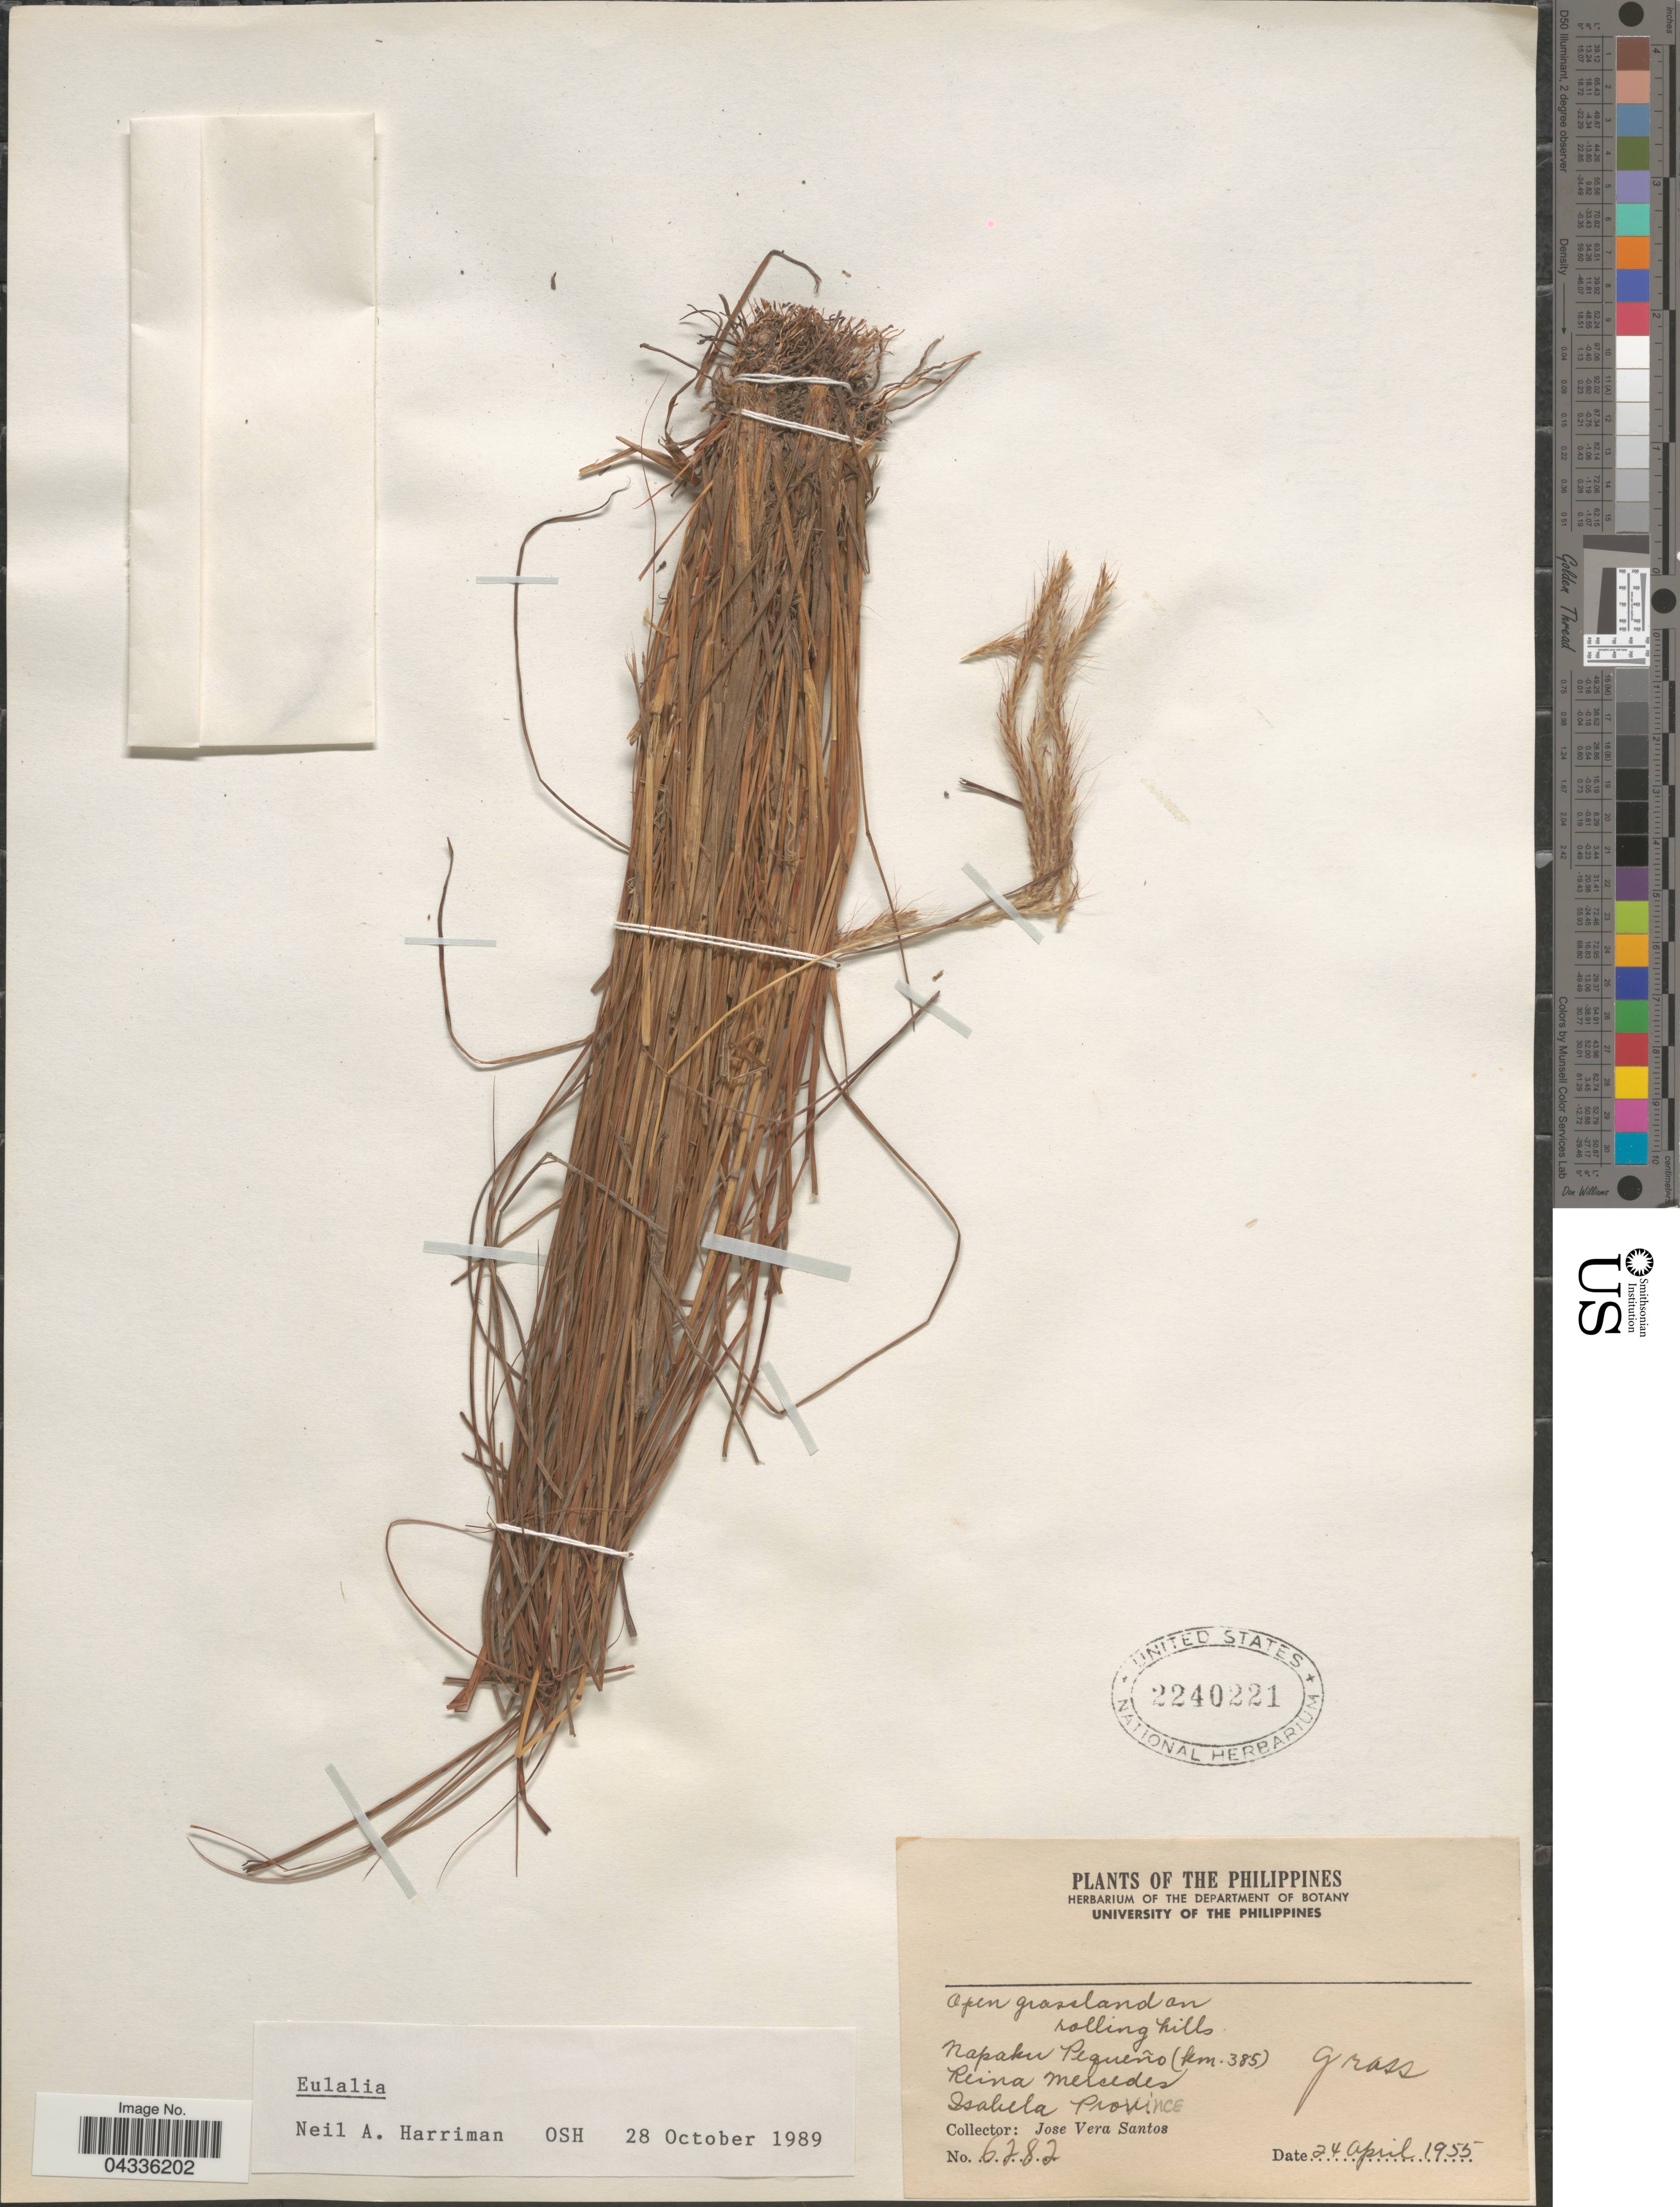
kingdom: Plantae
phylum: Tracheophyta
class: Liliopsida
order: Poales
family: Poaceae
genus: Eulalia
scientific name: Eulalia sp.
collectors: J. Vera Santos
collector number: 6282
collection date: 1955-04-24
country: Philippines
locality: Napaku Pequeño (km. 385). Reina Mercedes. Isahela Province.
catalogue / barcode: US 2240221